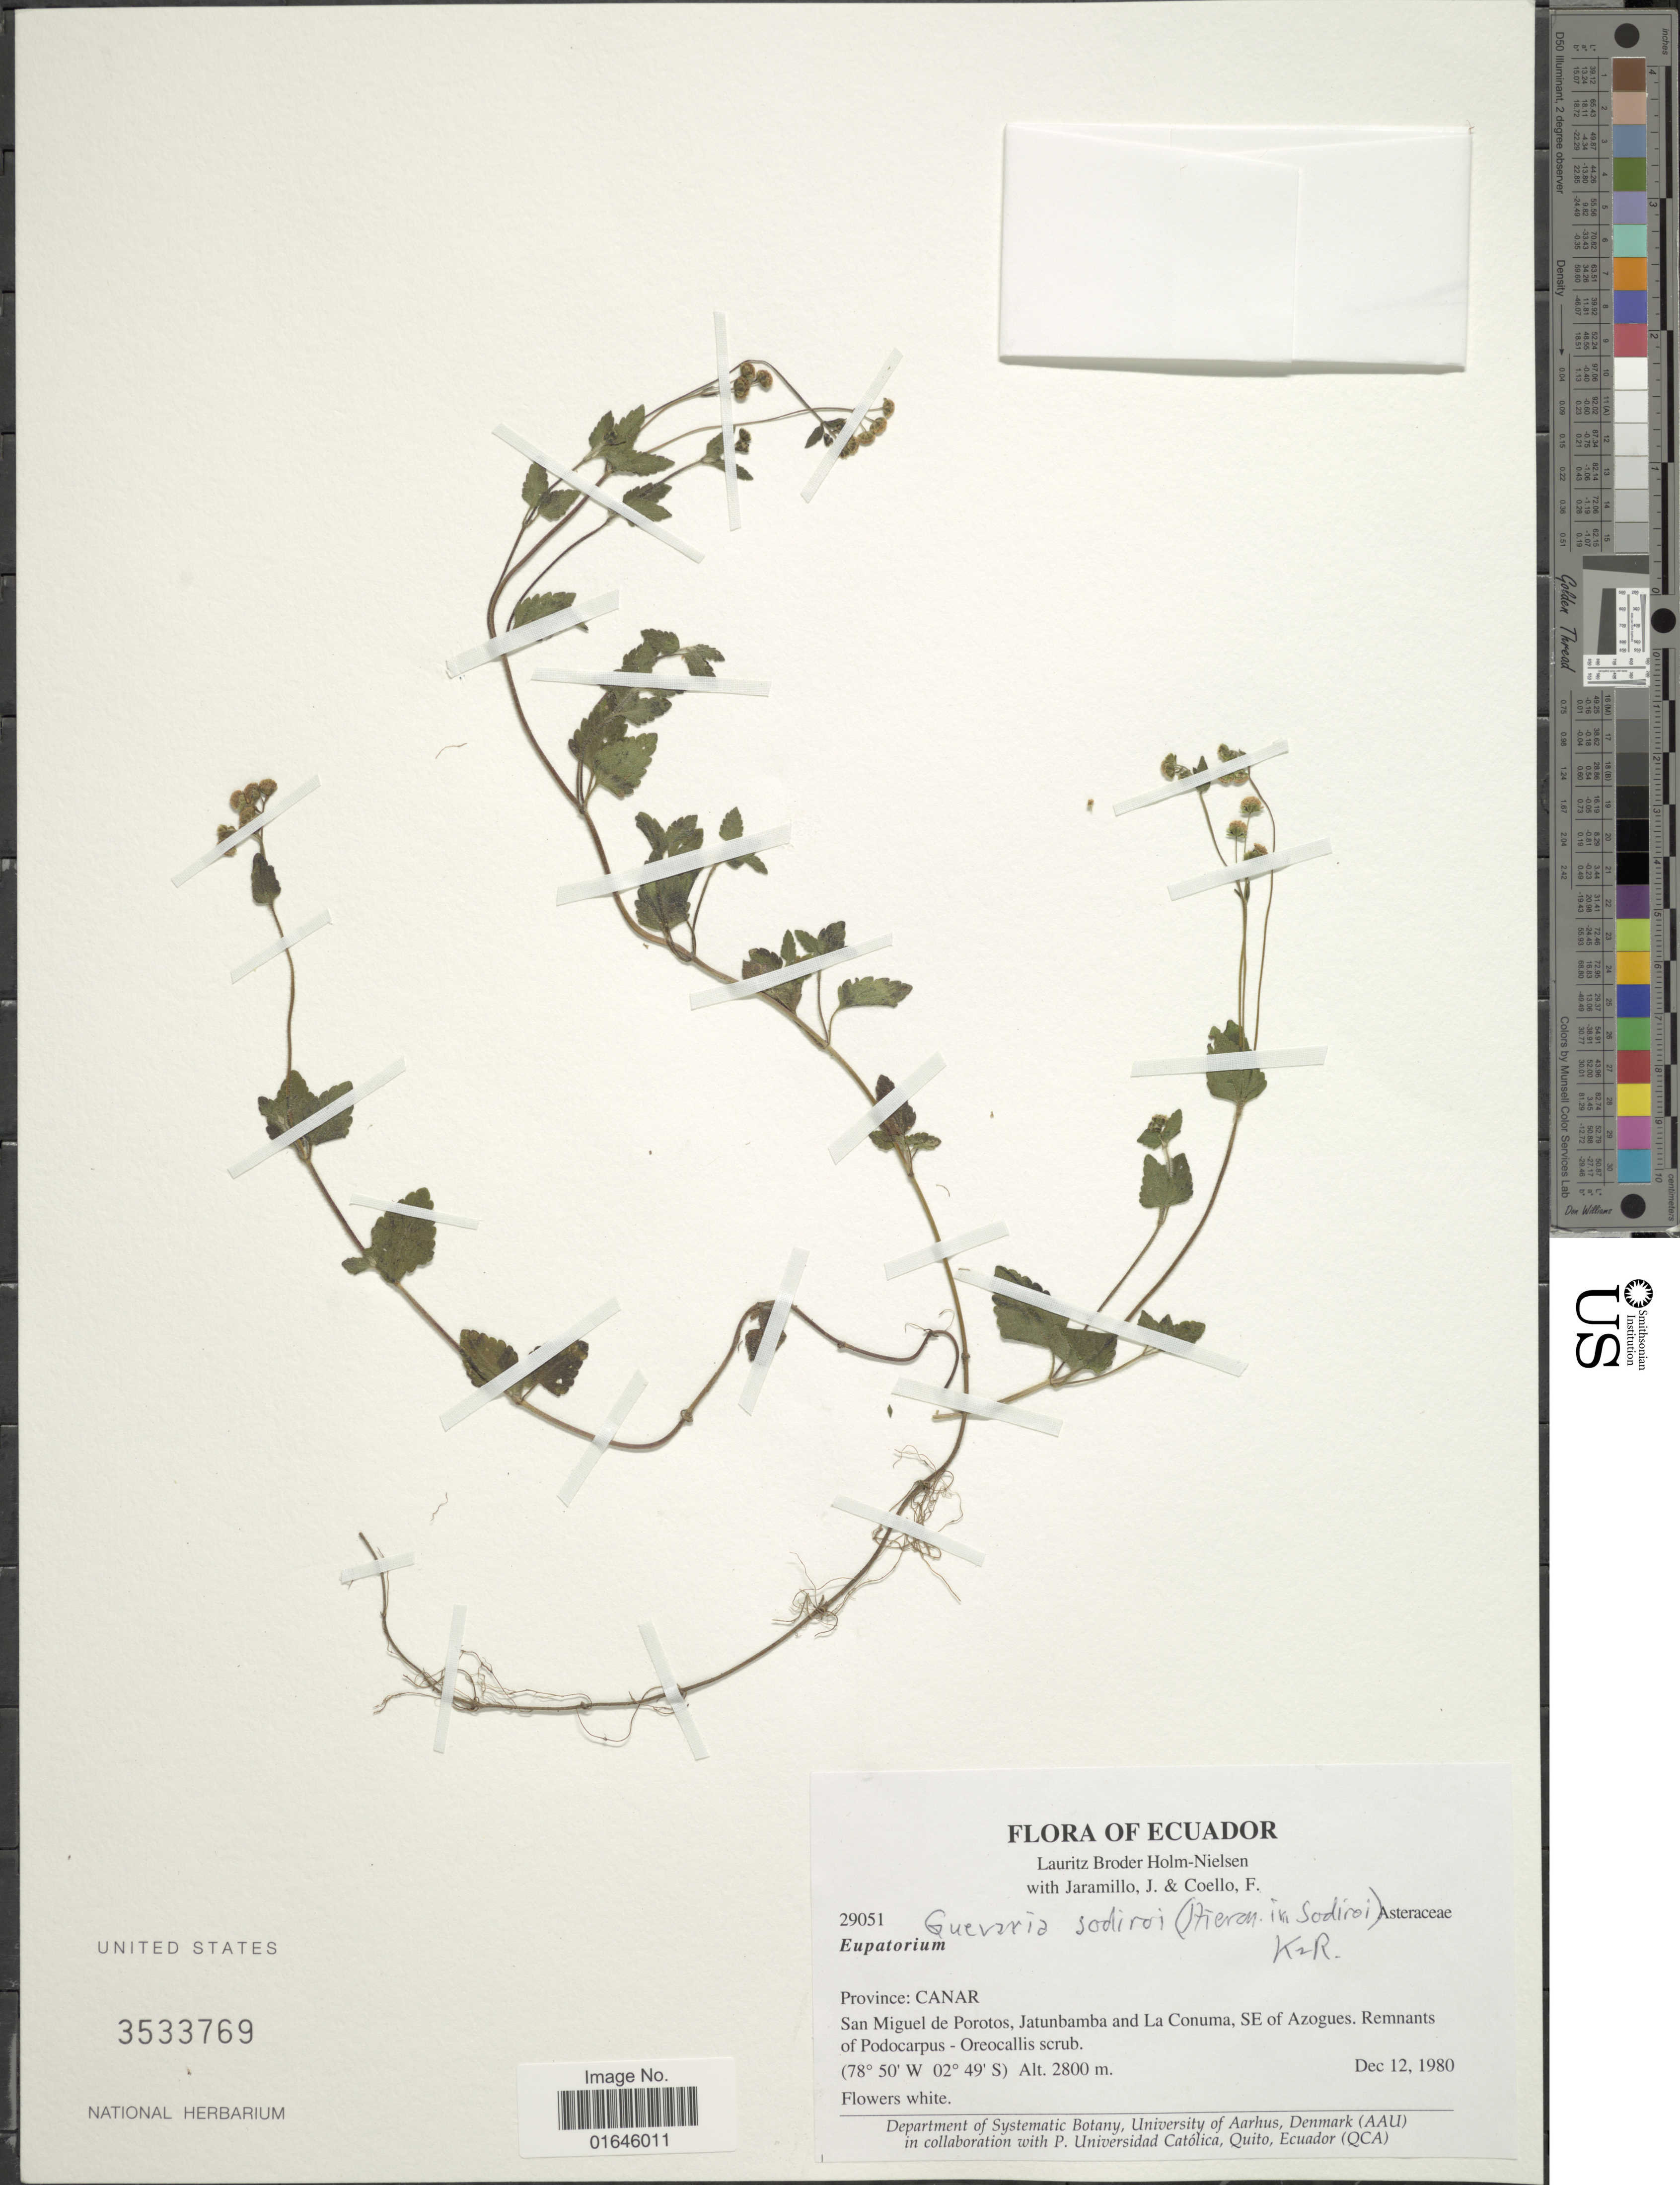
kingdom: Plantae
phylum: Tracheophyta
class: Magnoliopsida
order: Asterales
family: Asteraceae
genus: Guevaria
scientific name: Guevaria sodiroi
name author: (Hieron. in Sodiro) R.M. King & H. Rob.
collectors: L. B. Holm-Nielsen, J. Jaramillo & F. Coelho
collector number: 29051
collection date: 1980-12-12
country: Ecuador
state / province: Cañar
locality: San Miguel de Porotos, Jatunbamba and La Conuma, SE of Azogues, Remnants of Podocampus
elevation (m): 2800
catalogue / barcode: US 3533769